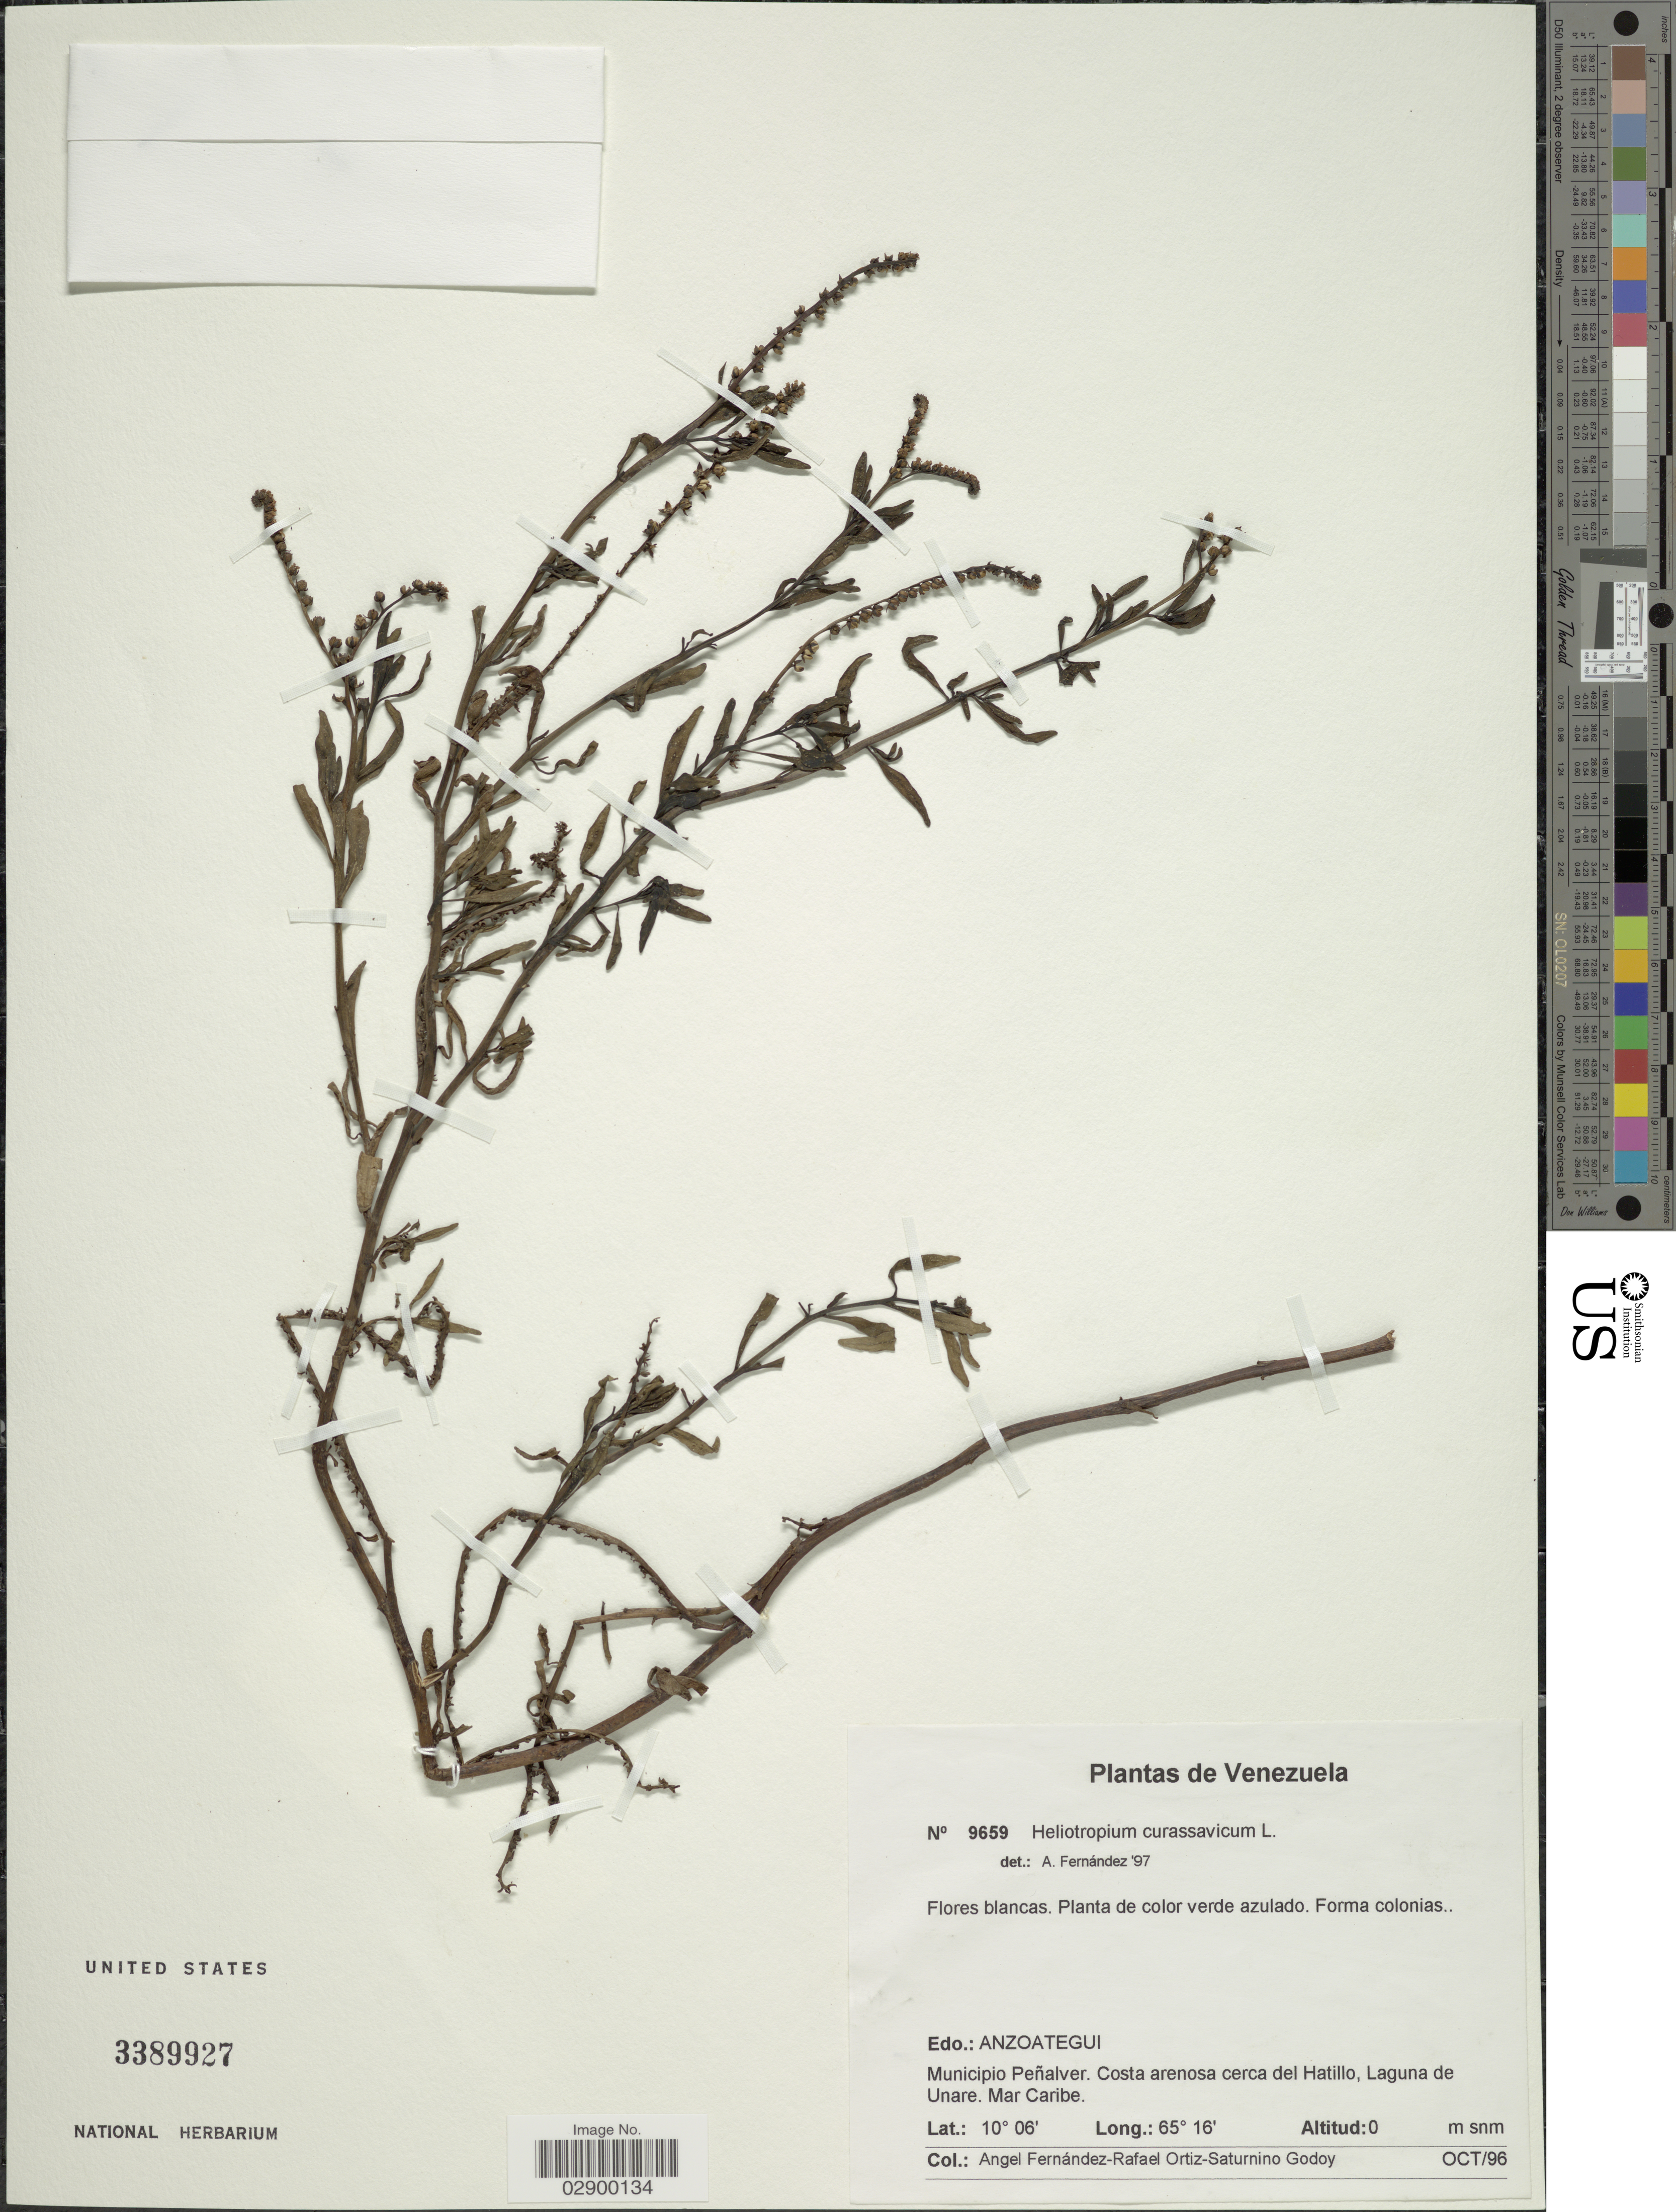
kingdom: Plantae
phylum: Tracheophyta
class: Magnoliopsida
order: Boraginales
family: Heliotropiaceae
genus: Heliotropium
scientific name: Heliotropium curassavicum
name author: L.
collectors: Á. Fernández, R. Ortiz & S. Godoy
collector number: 9659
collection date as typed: Transcribed d/m/y: /10/96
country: Venezuela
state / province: Anzoategui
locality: Municipio Peñalver. Costa arenosa cerca del Hatillo, Laguna de Unare. Mar Caribe.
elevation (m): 0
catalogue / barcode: US 3389927